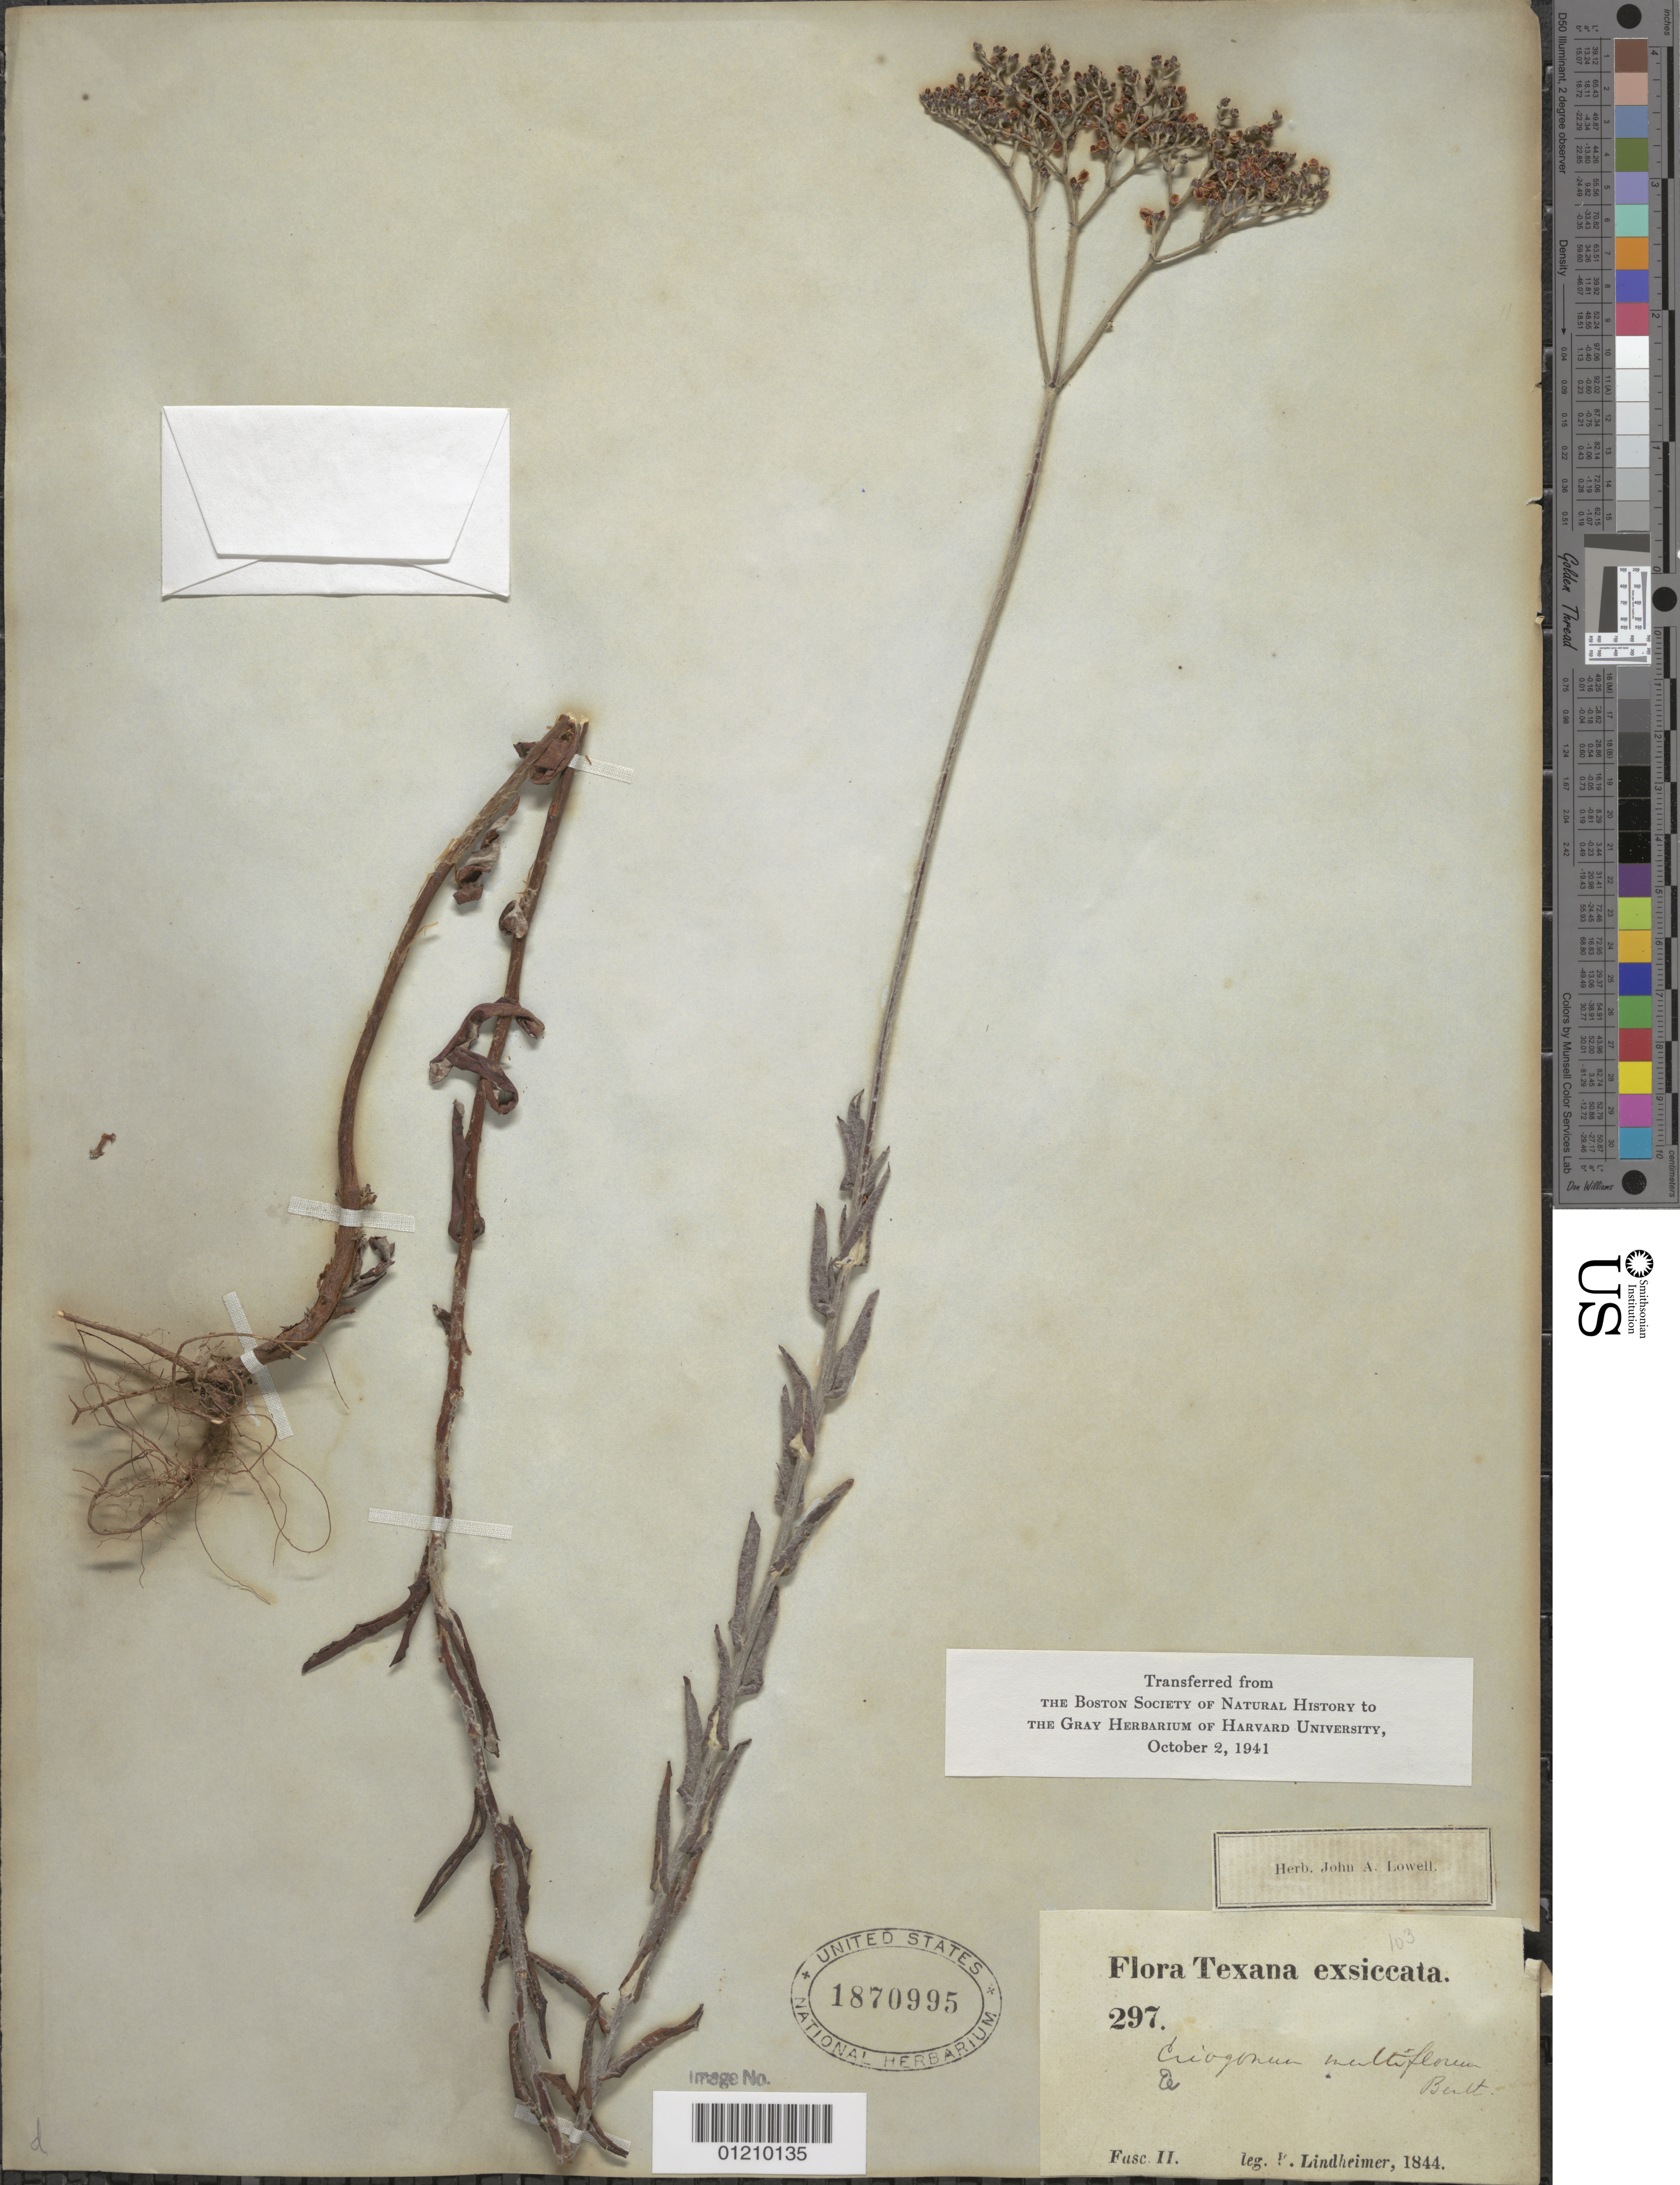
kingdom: Plantae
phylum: Tracheophyta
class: Magnoliopsida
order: Caryophyllales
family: Polygonaceae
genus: Eriogonum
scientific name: Eriogonum multiflorum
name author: Benth.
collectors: F. J. Lindheimer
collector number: FascII 297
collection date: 1844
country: United States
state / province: Texas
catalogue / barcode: US 1870995